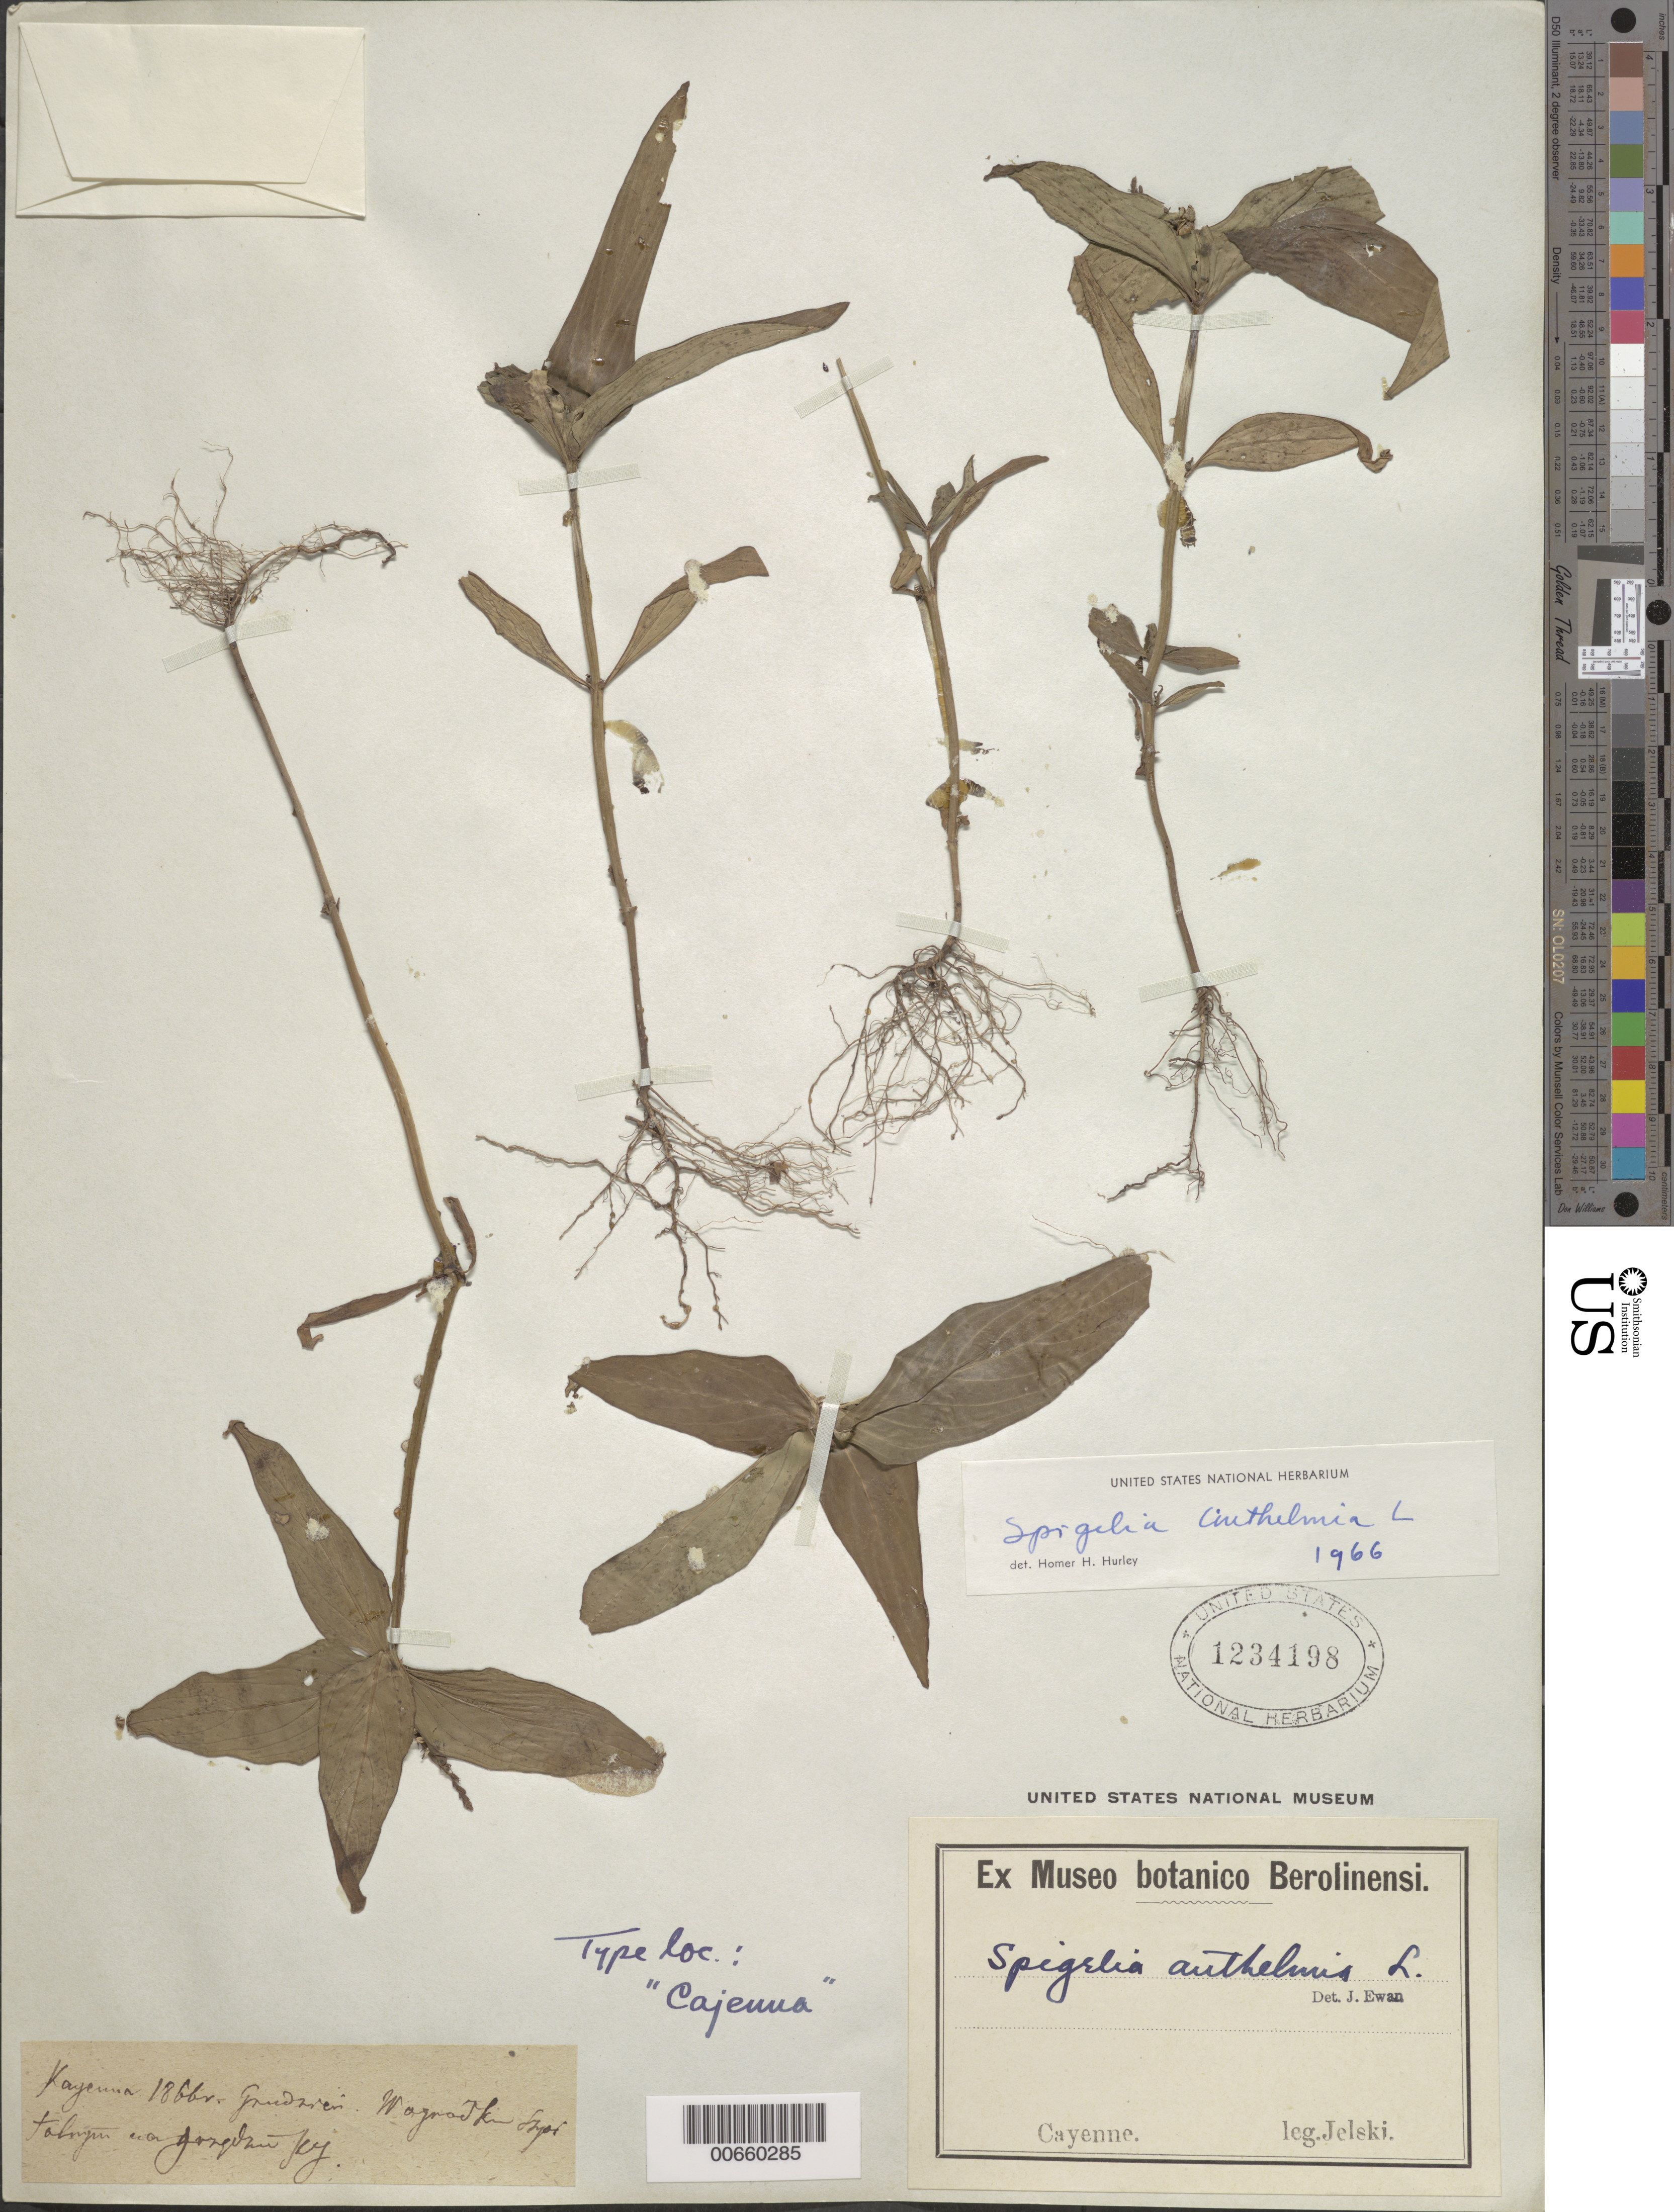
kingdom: Plantae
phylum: Tracheophyta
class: Magnoliopsida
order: Gentianales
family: Loganiaceae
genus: Spigelia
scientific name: Spigelia anthelmia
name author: L.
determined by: Hurley, H. H.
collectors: H. Jelski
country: French Guiana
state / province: Cayenne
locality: Cayenne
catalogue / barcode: US 1234198